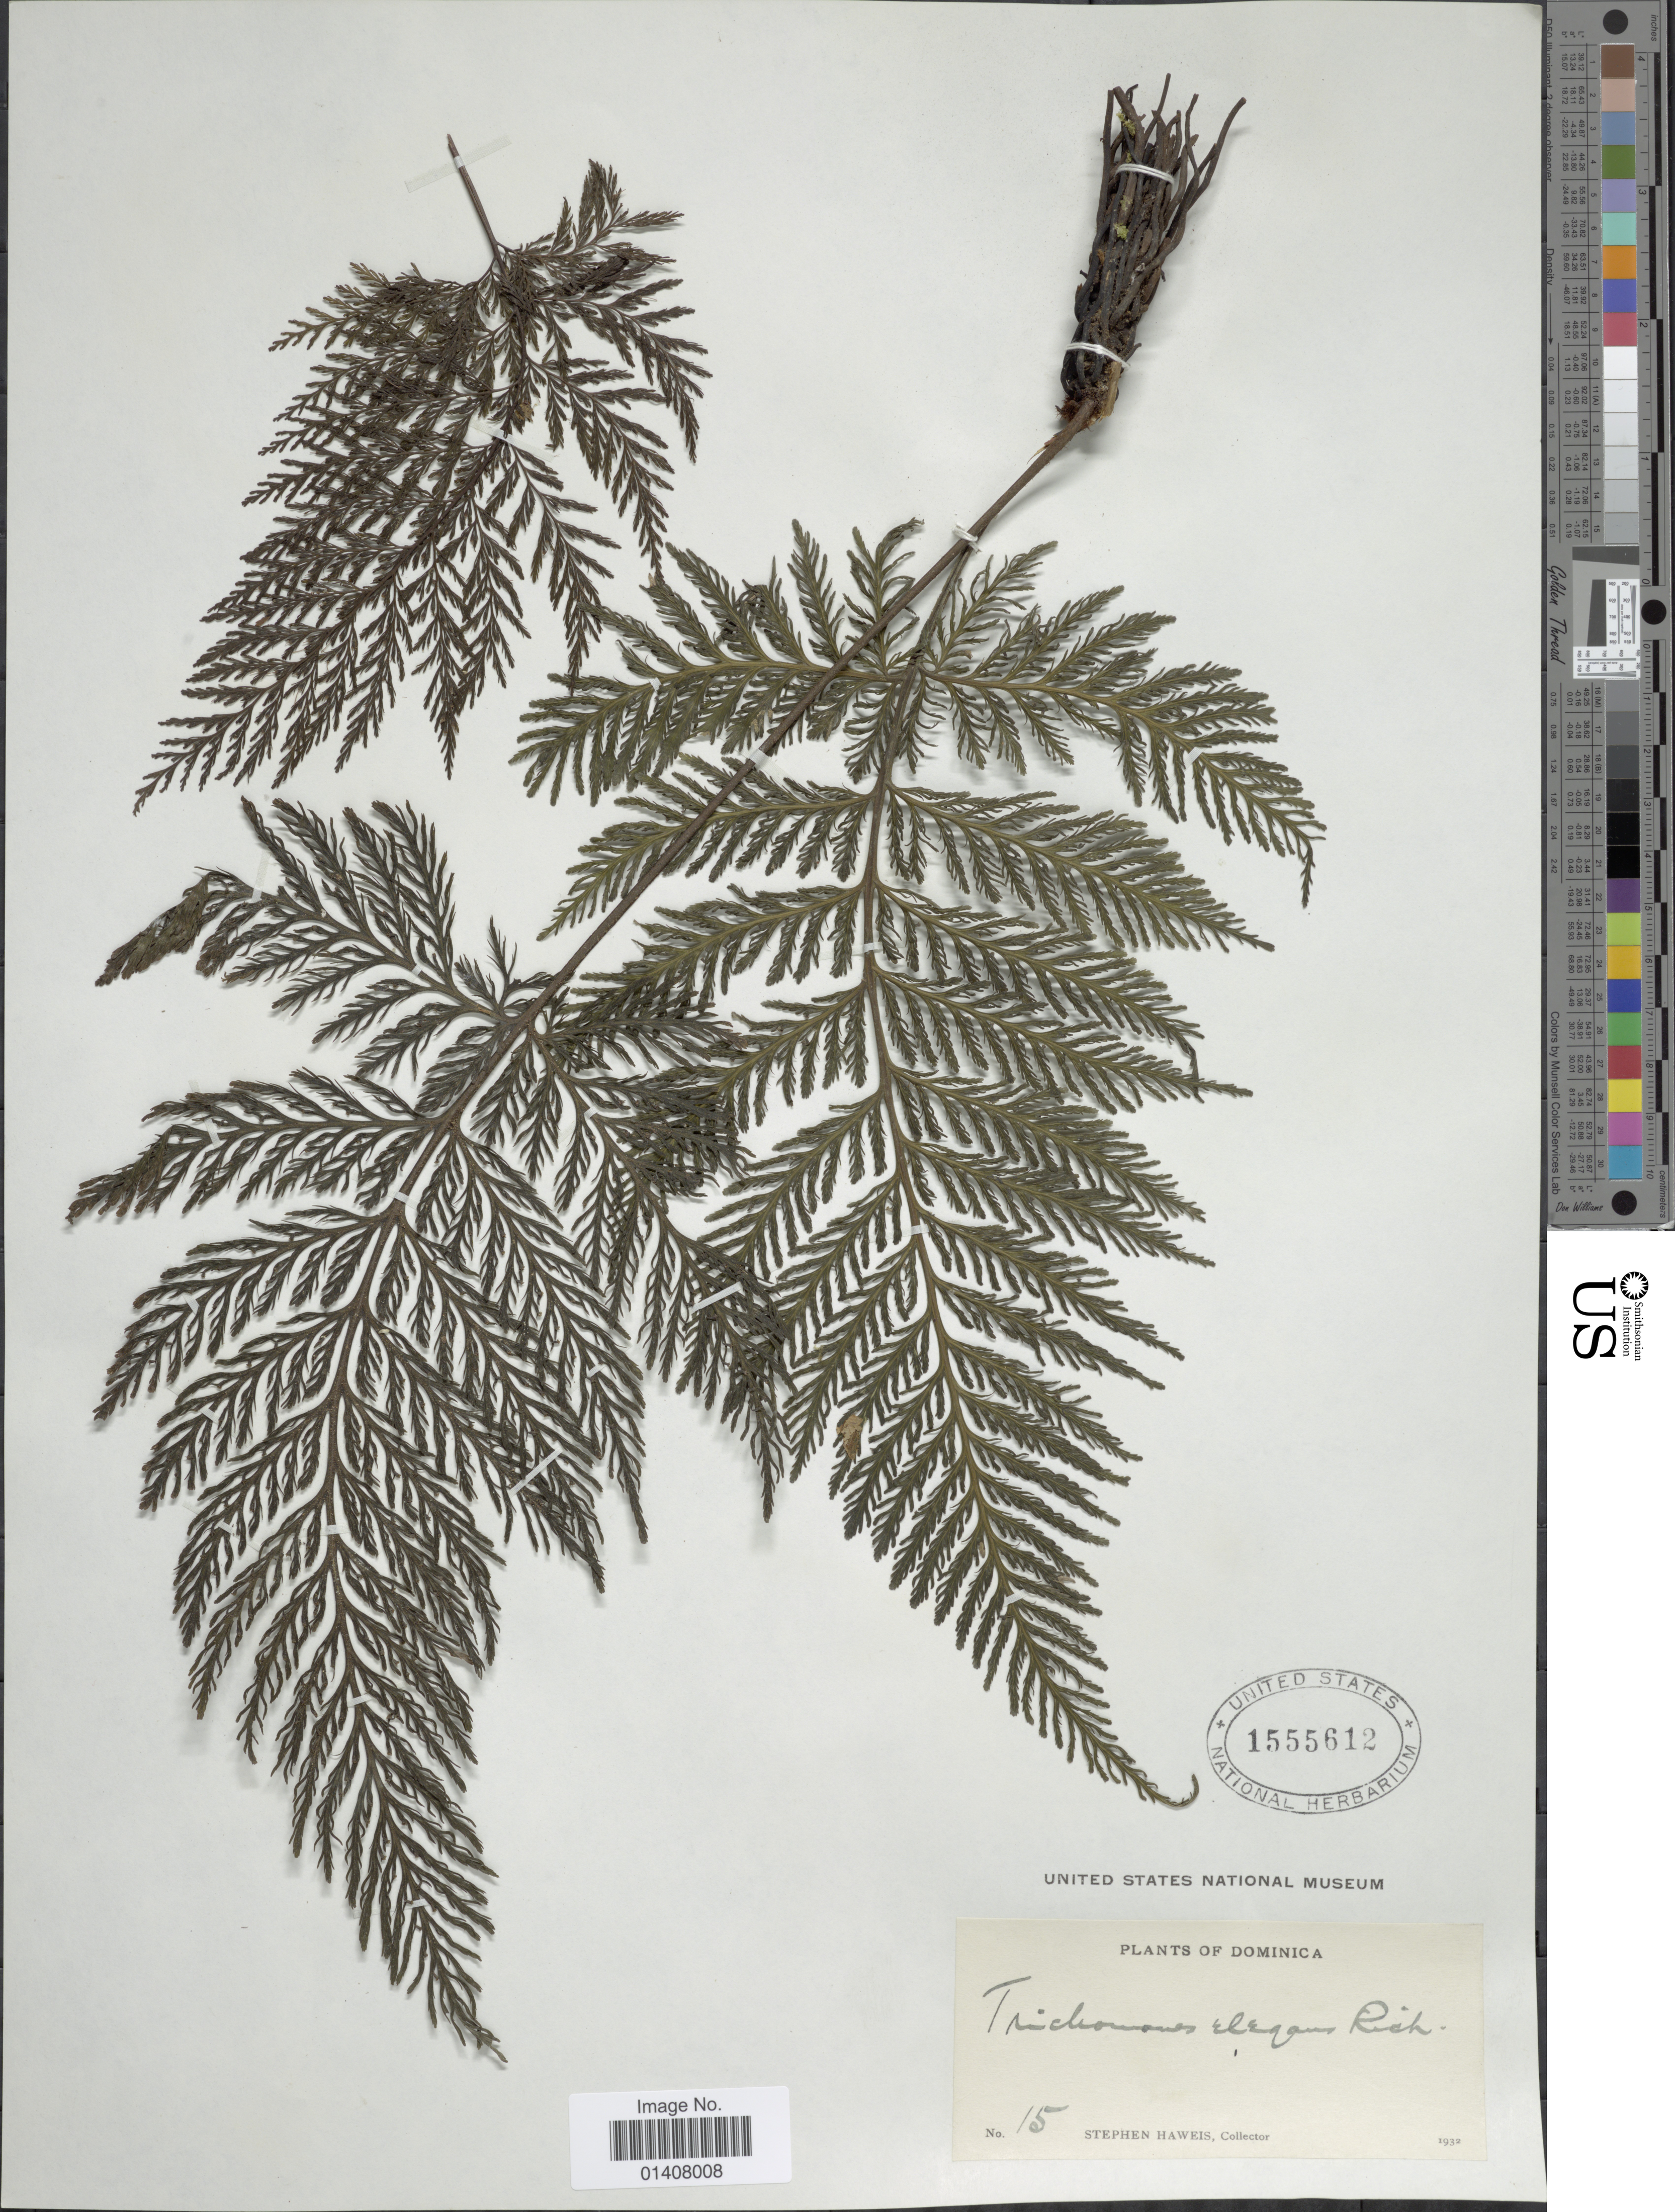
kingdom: Plantae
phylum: Tracheophyta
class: Polypodiopsida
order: Hymenophyllales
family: Hymenophyllaceae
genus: Trichomanes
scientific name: Trichomanes elegans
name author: Rich.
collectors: S. Haweis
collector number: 15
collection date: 1932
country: Dominica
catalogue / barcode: US 1555612